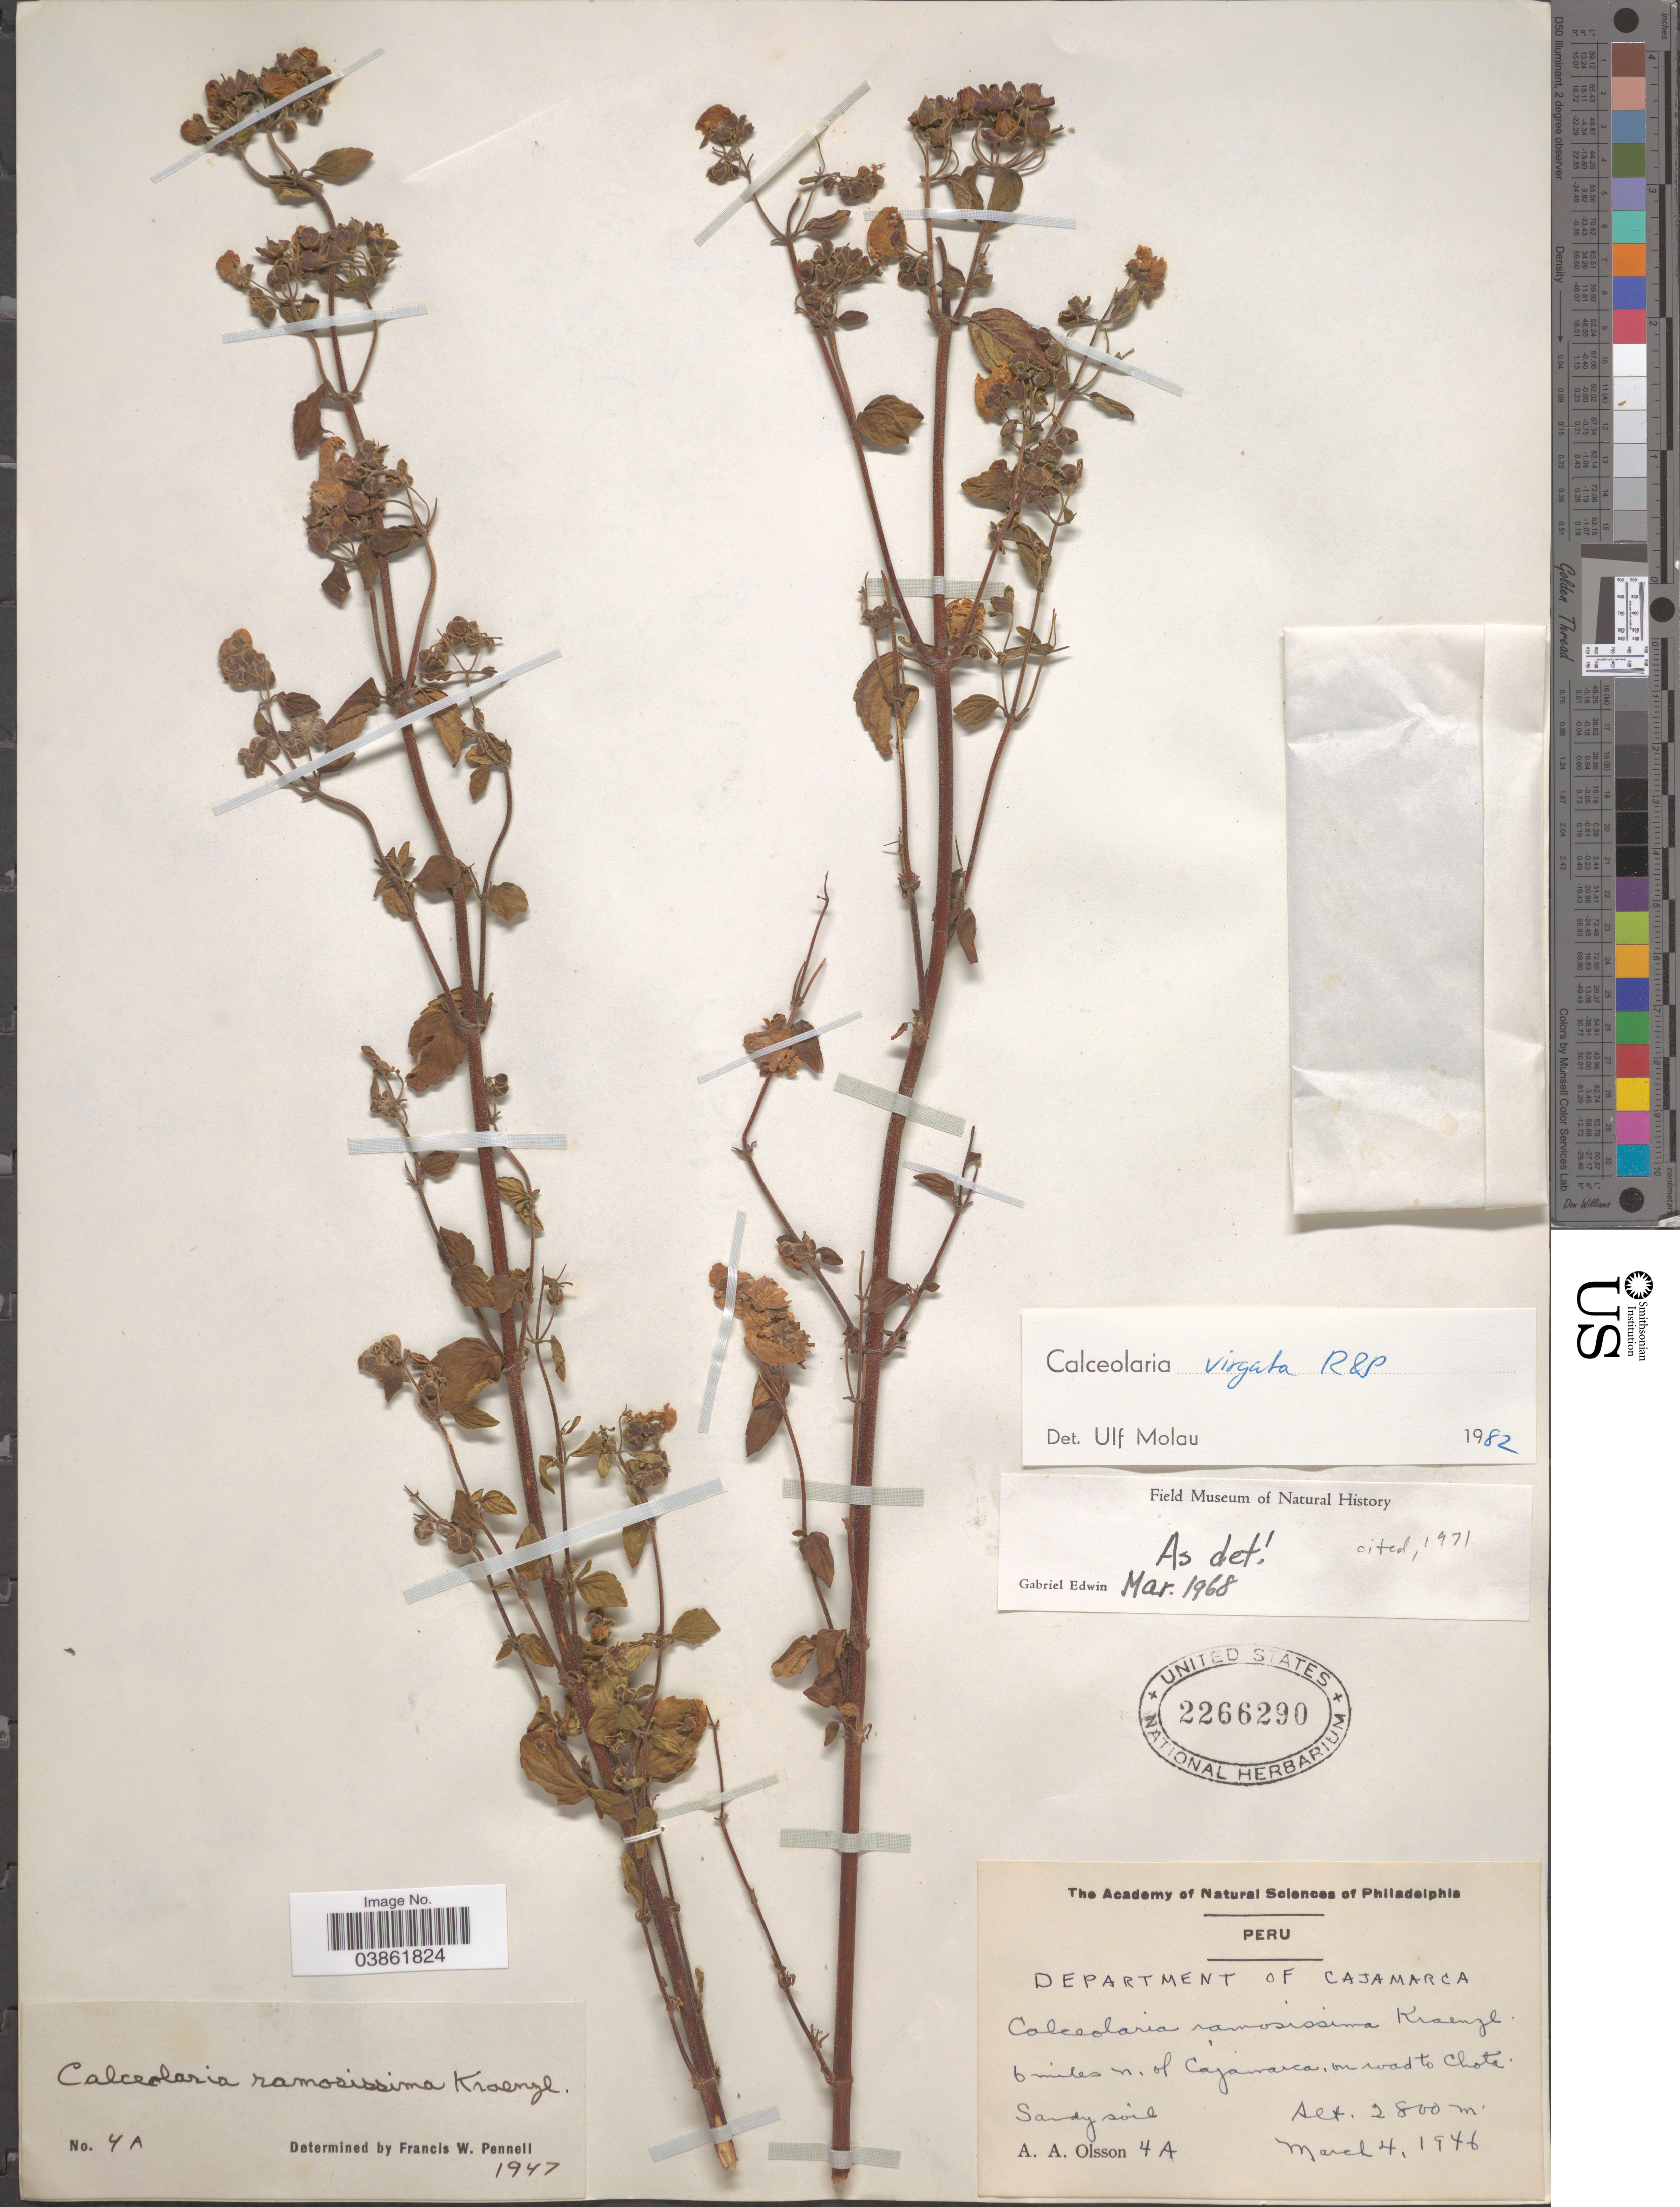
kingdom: Plantae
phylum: Tracheophyta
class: Magnoliopsida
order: Lamiales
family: Calceolariaceae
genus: Calceolaria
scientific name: Calceolaria virgata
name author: Ruiz & Pav.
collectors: A. Olsson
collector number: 4 A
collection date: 1946-03-04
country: Peru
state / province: Cajamarca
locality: Department of Cajamarca. 6 miles n. of Cajamarca, on road to Chota.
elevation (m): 2800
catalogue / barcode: US 2266290